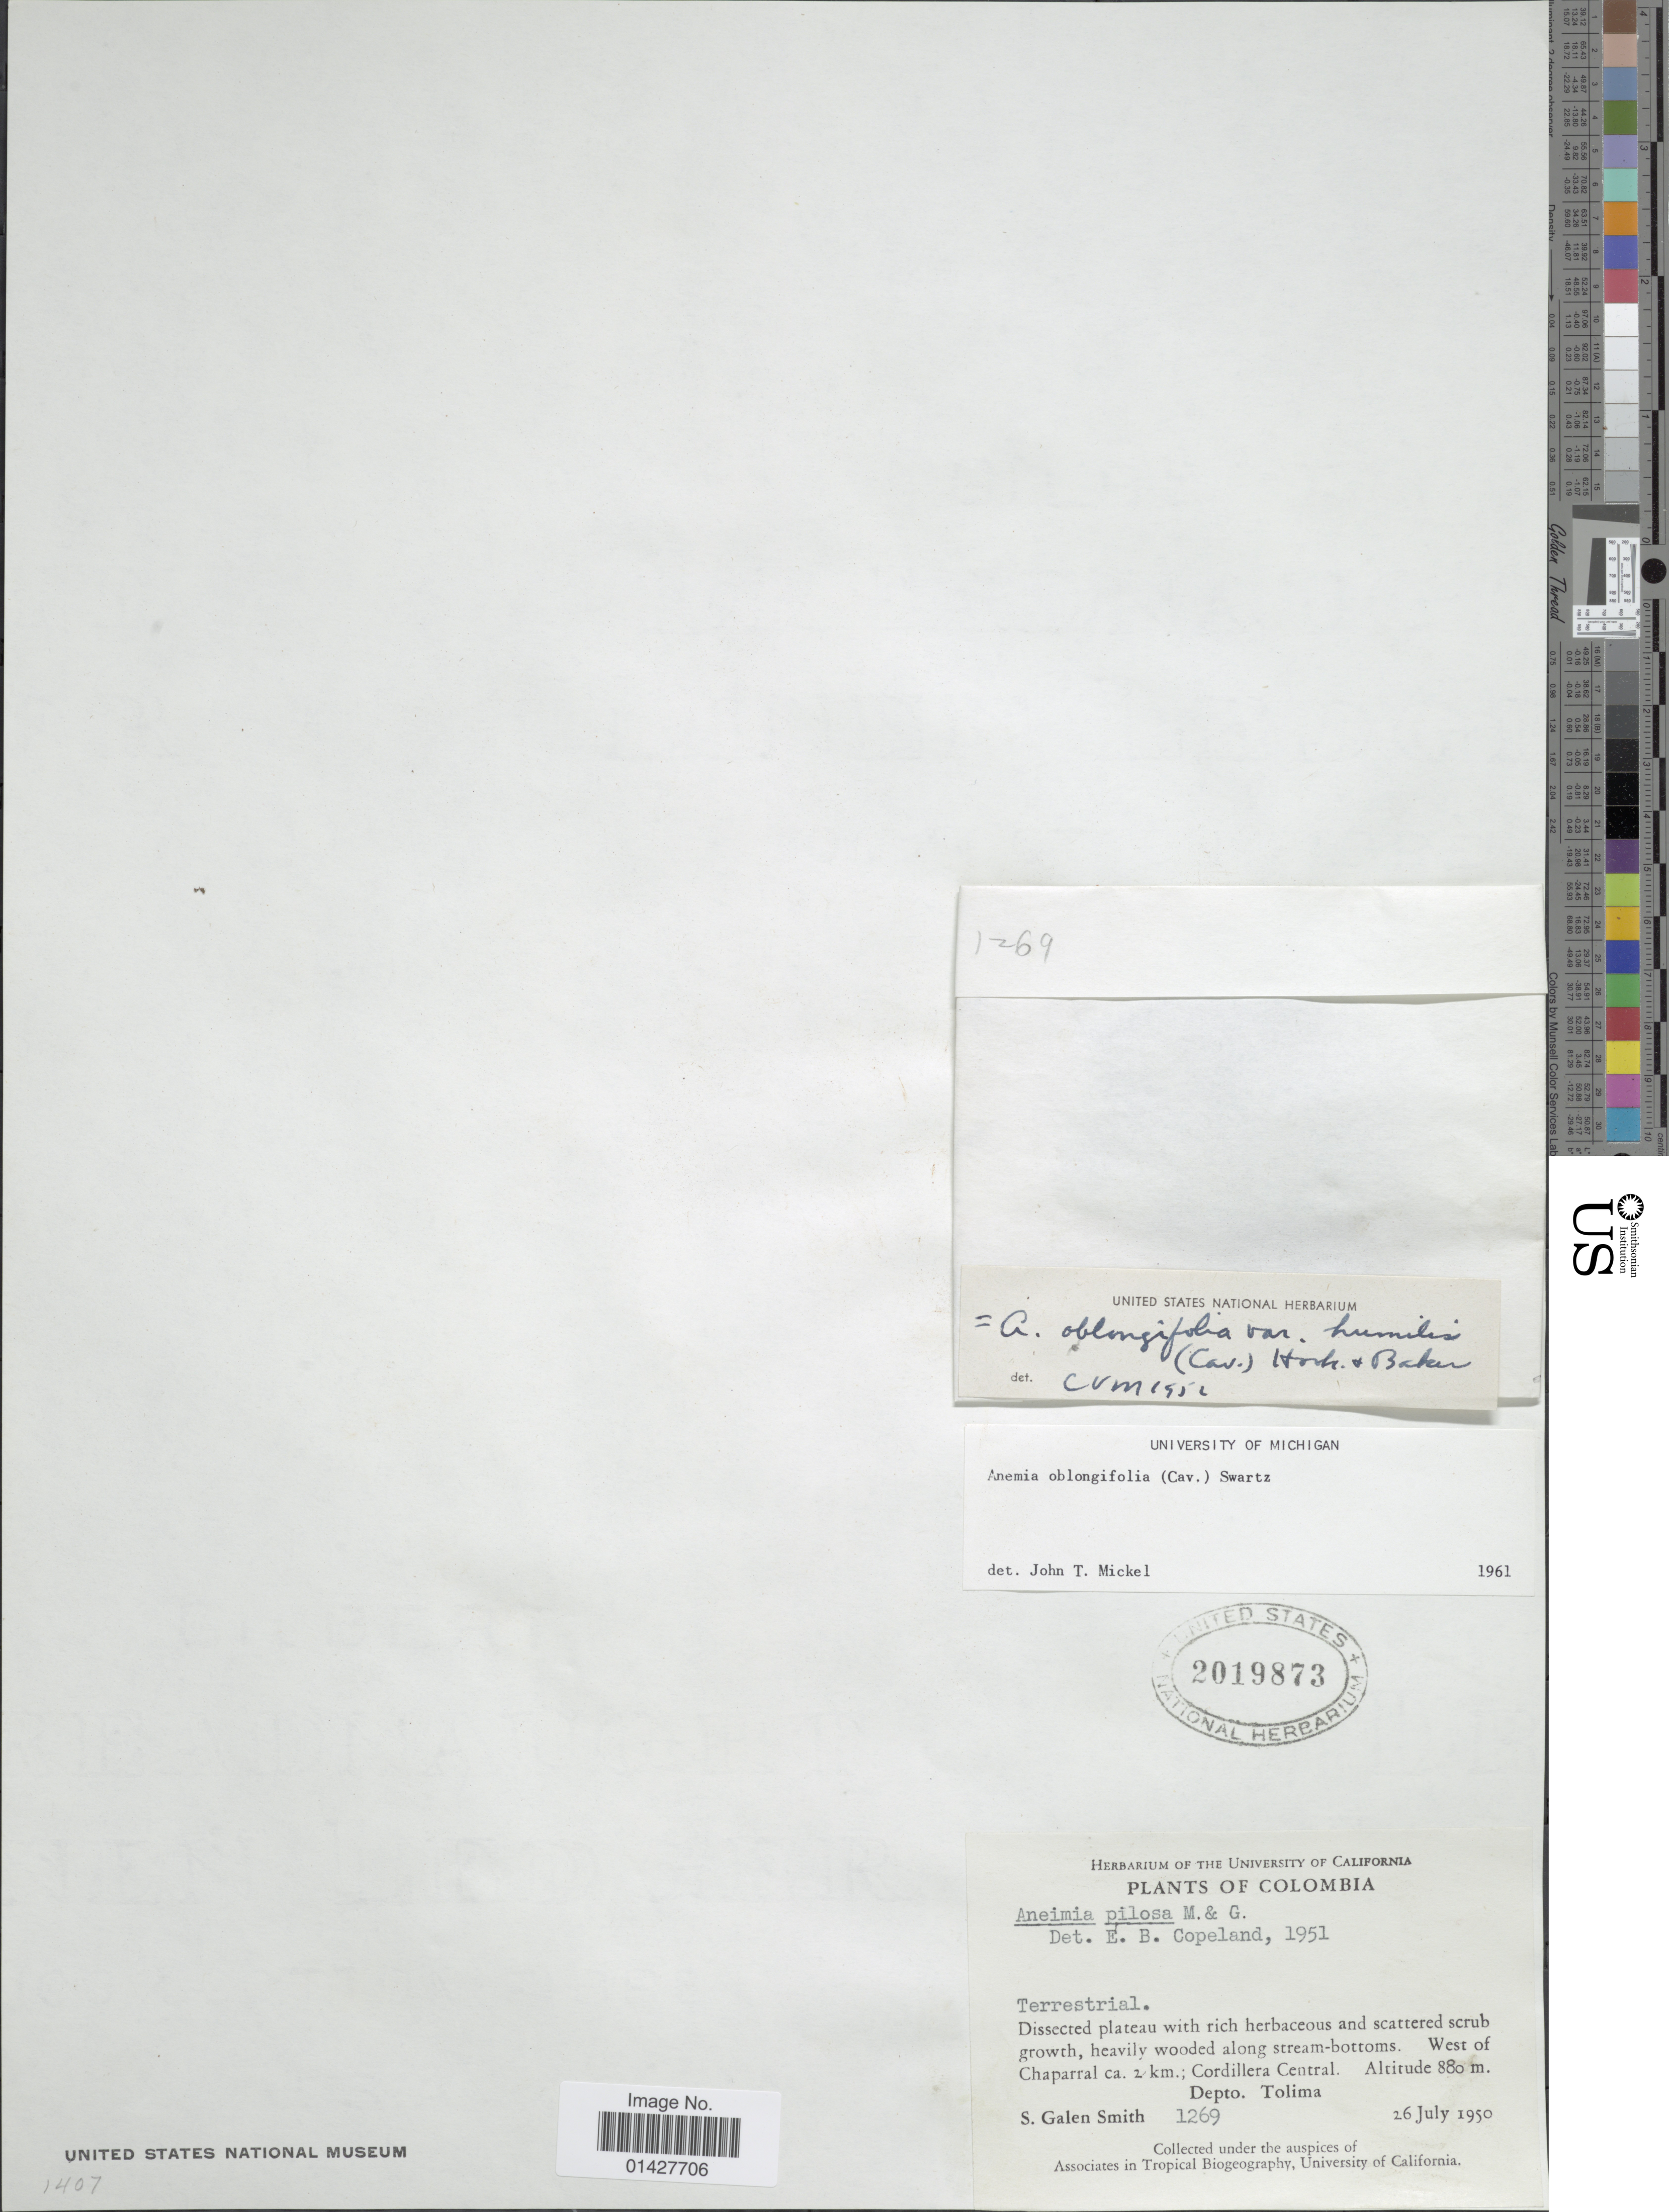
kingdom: Plantae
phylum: Tracheophyta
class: Polypodiopsida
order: Schizaeales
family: Anemiaceae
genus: Anemia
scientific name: Anemia oblongifolia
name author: (Cav.) Sw.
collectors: S. G. Smith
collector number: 1269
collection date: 1950-07-26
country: Colombia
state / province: Tolima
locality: West of Chaparral ca 2 km; Cordillera Central,Depto Tolima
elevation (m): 880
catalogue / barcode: US 2019873